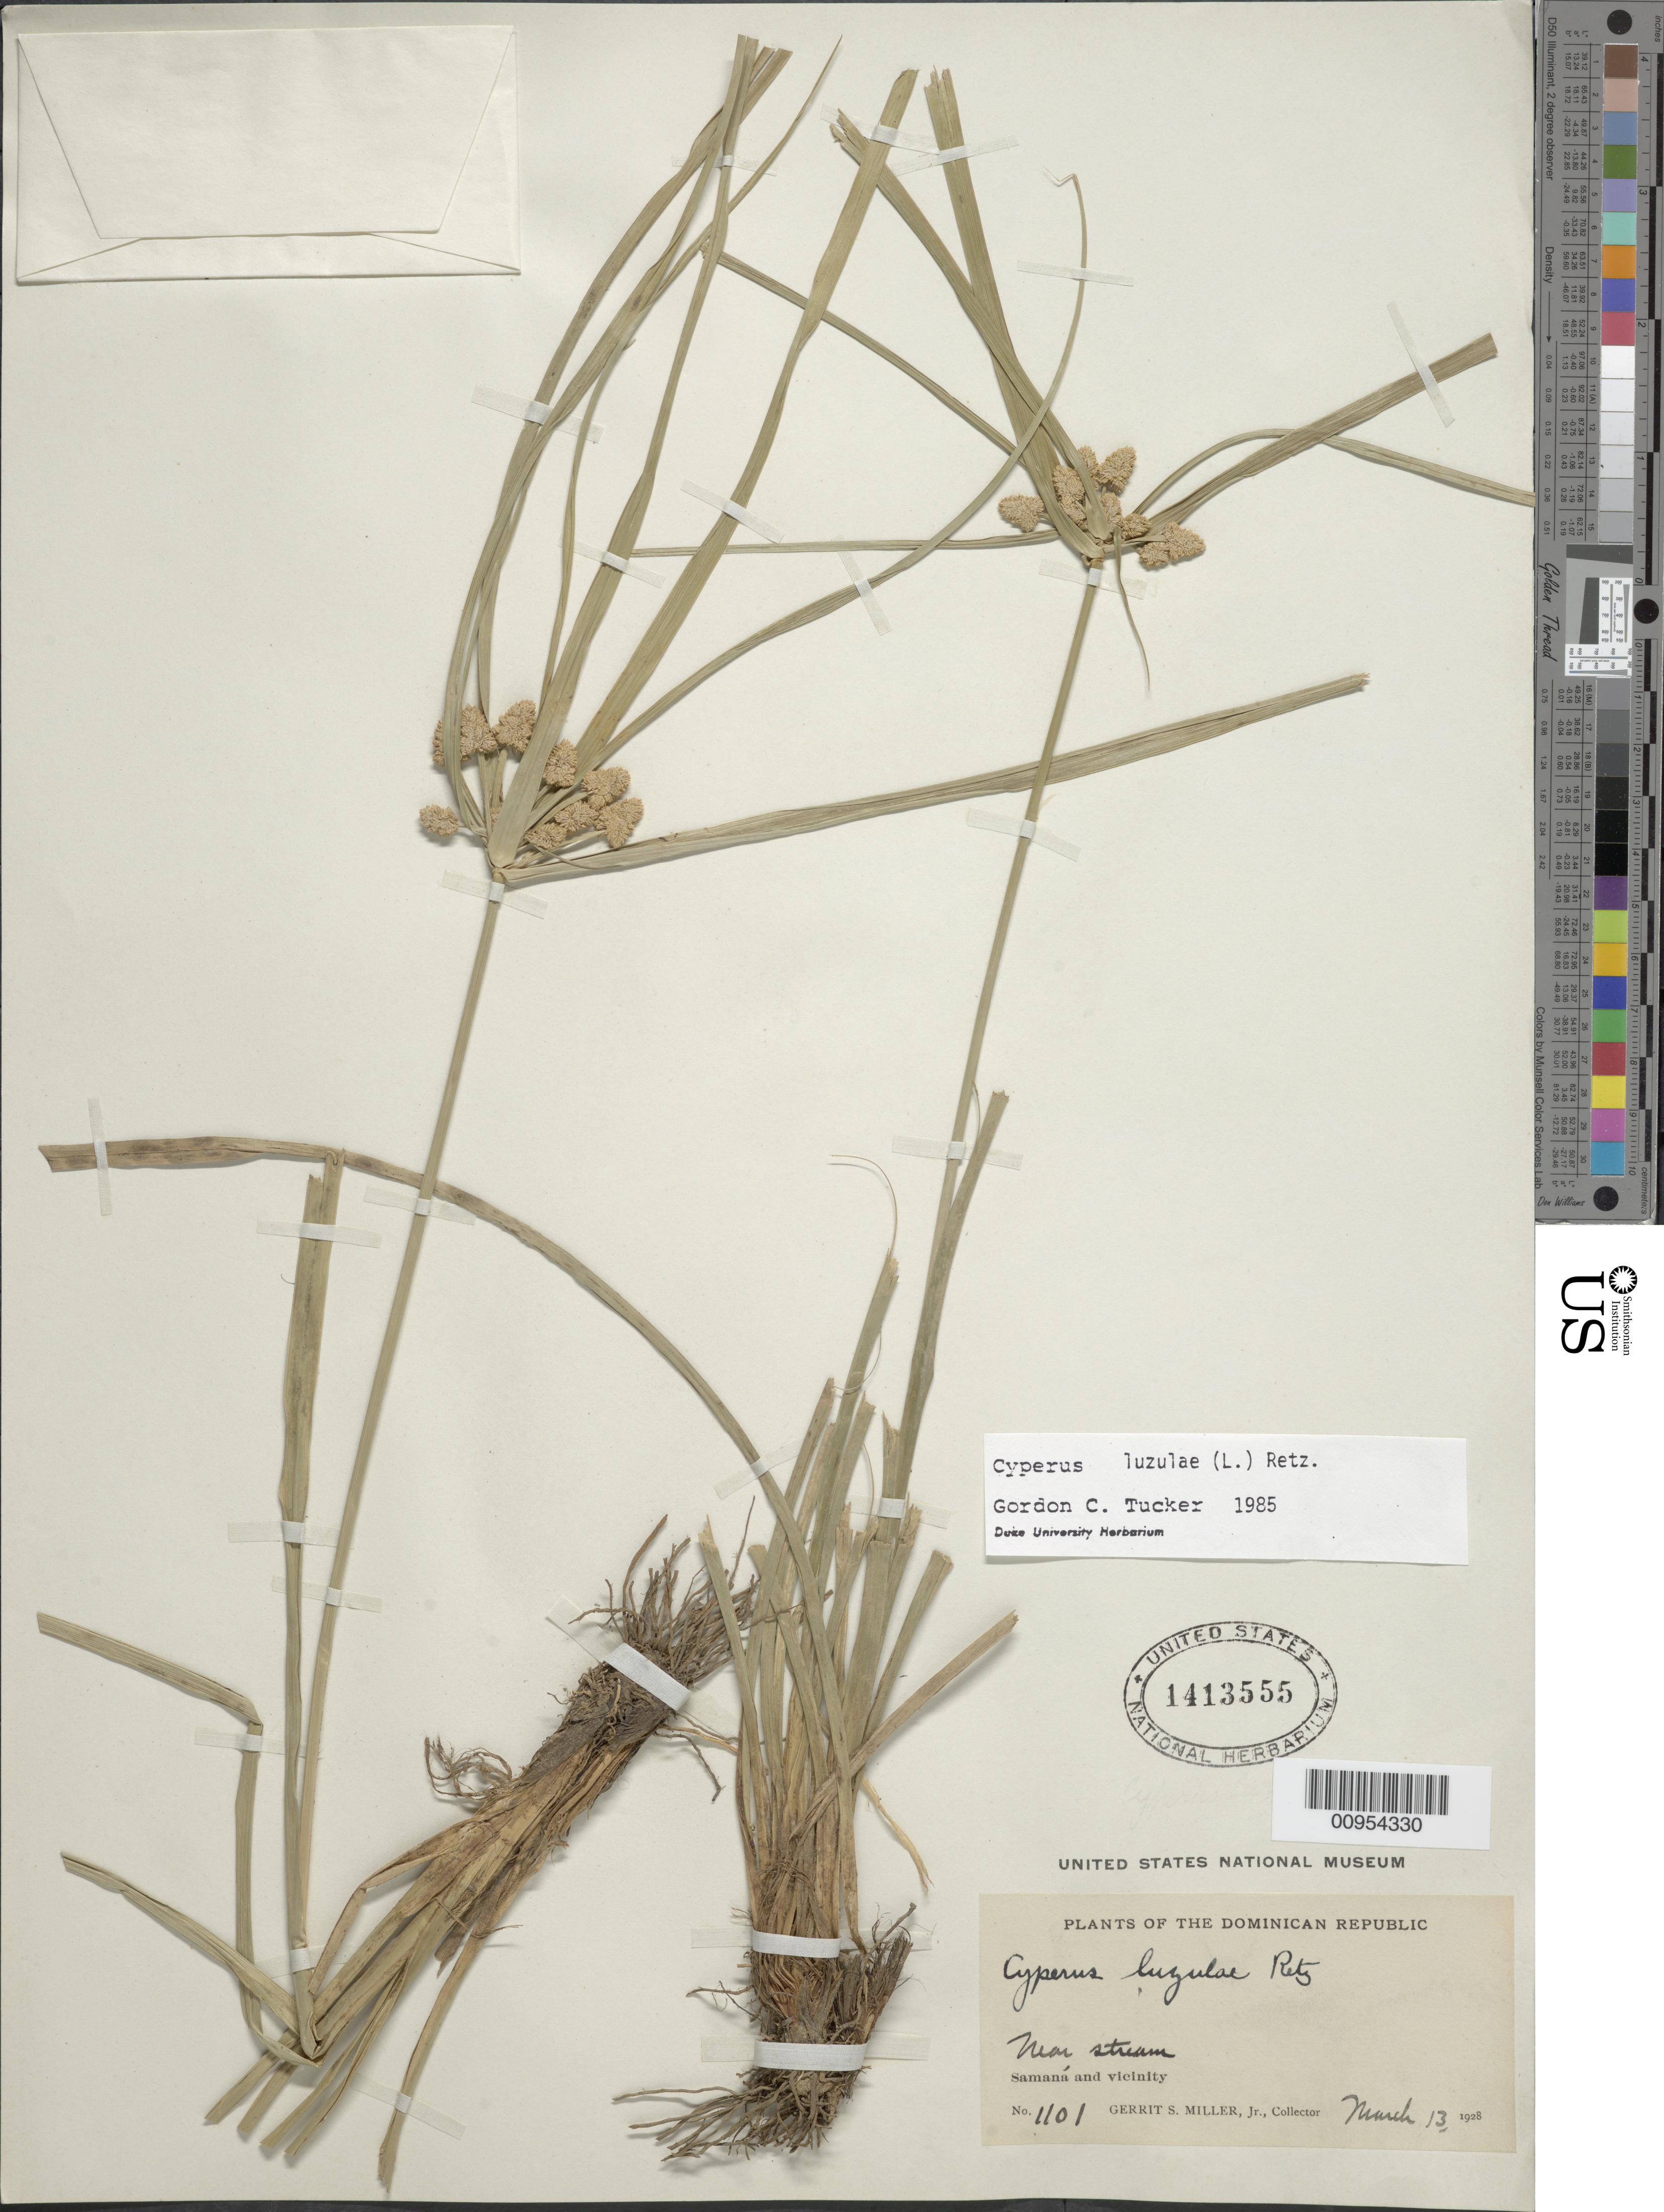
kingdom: Plantae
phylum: Tracheophyta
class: Liliopsida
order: Poales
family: Cyperaceae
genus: Cyperus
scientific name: Cyperus luzulae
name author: (L.) Rottb. ex Retz.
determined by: Tucker, G. C.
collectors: G. S. Miller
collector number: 1101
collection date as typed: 13 Mar 1928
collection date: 1928-03-13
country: Dominican Republic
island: Hispaniola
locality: Samaná and vicinity, near stream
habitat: Near stream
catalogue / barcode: US 1413555